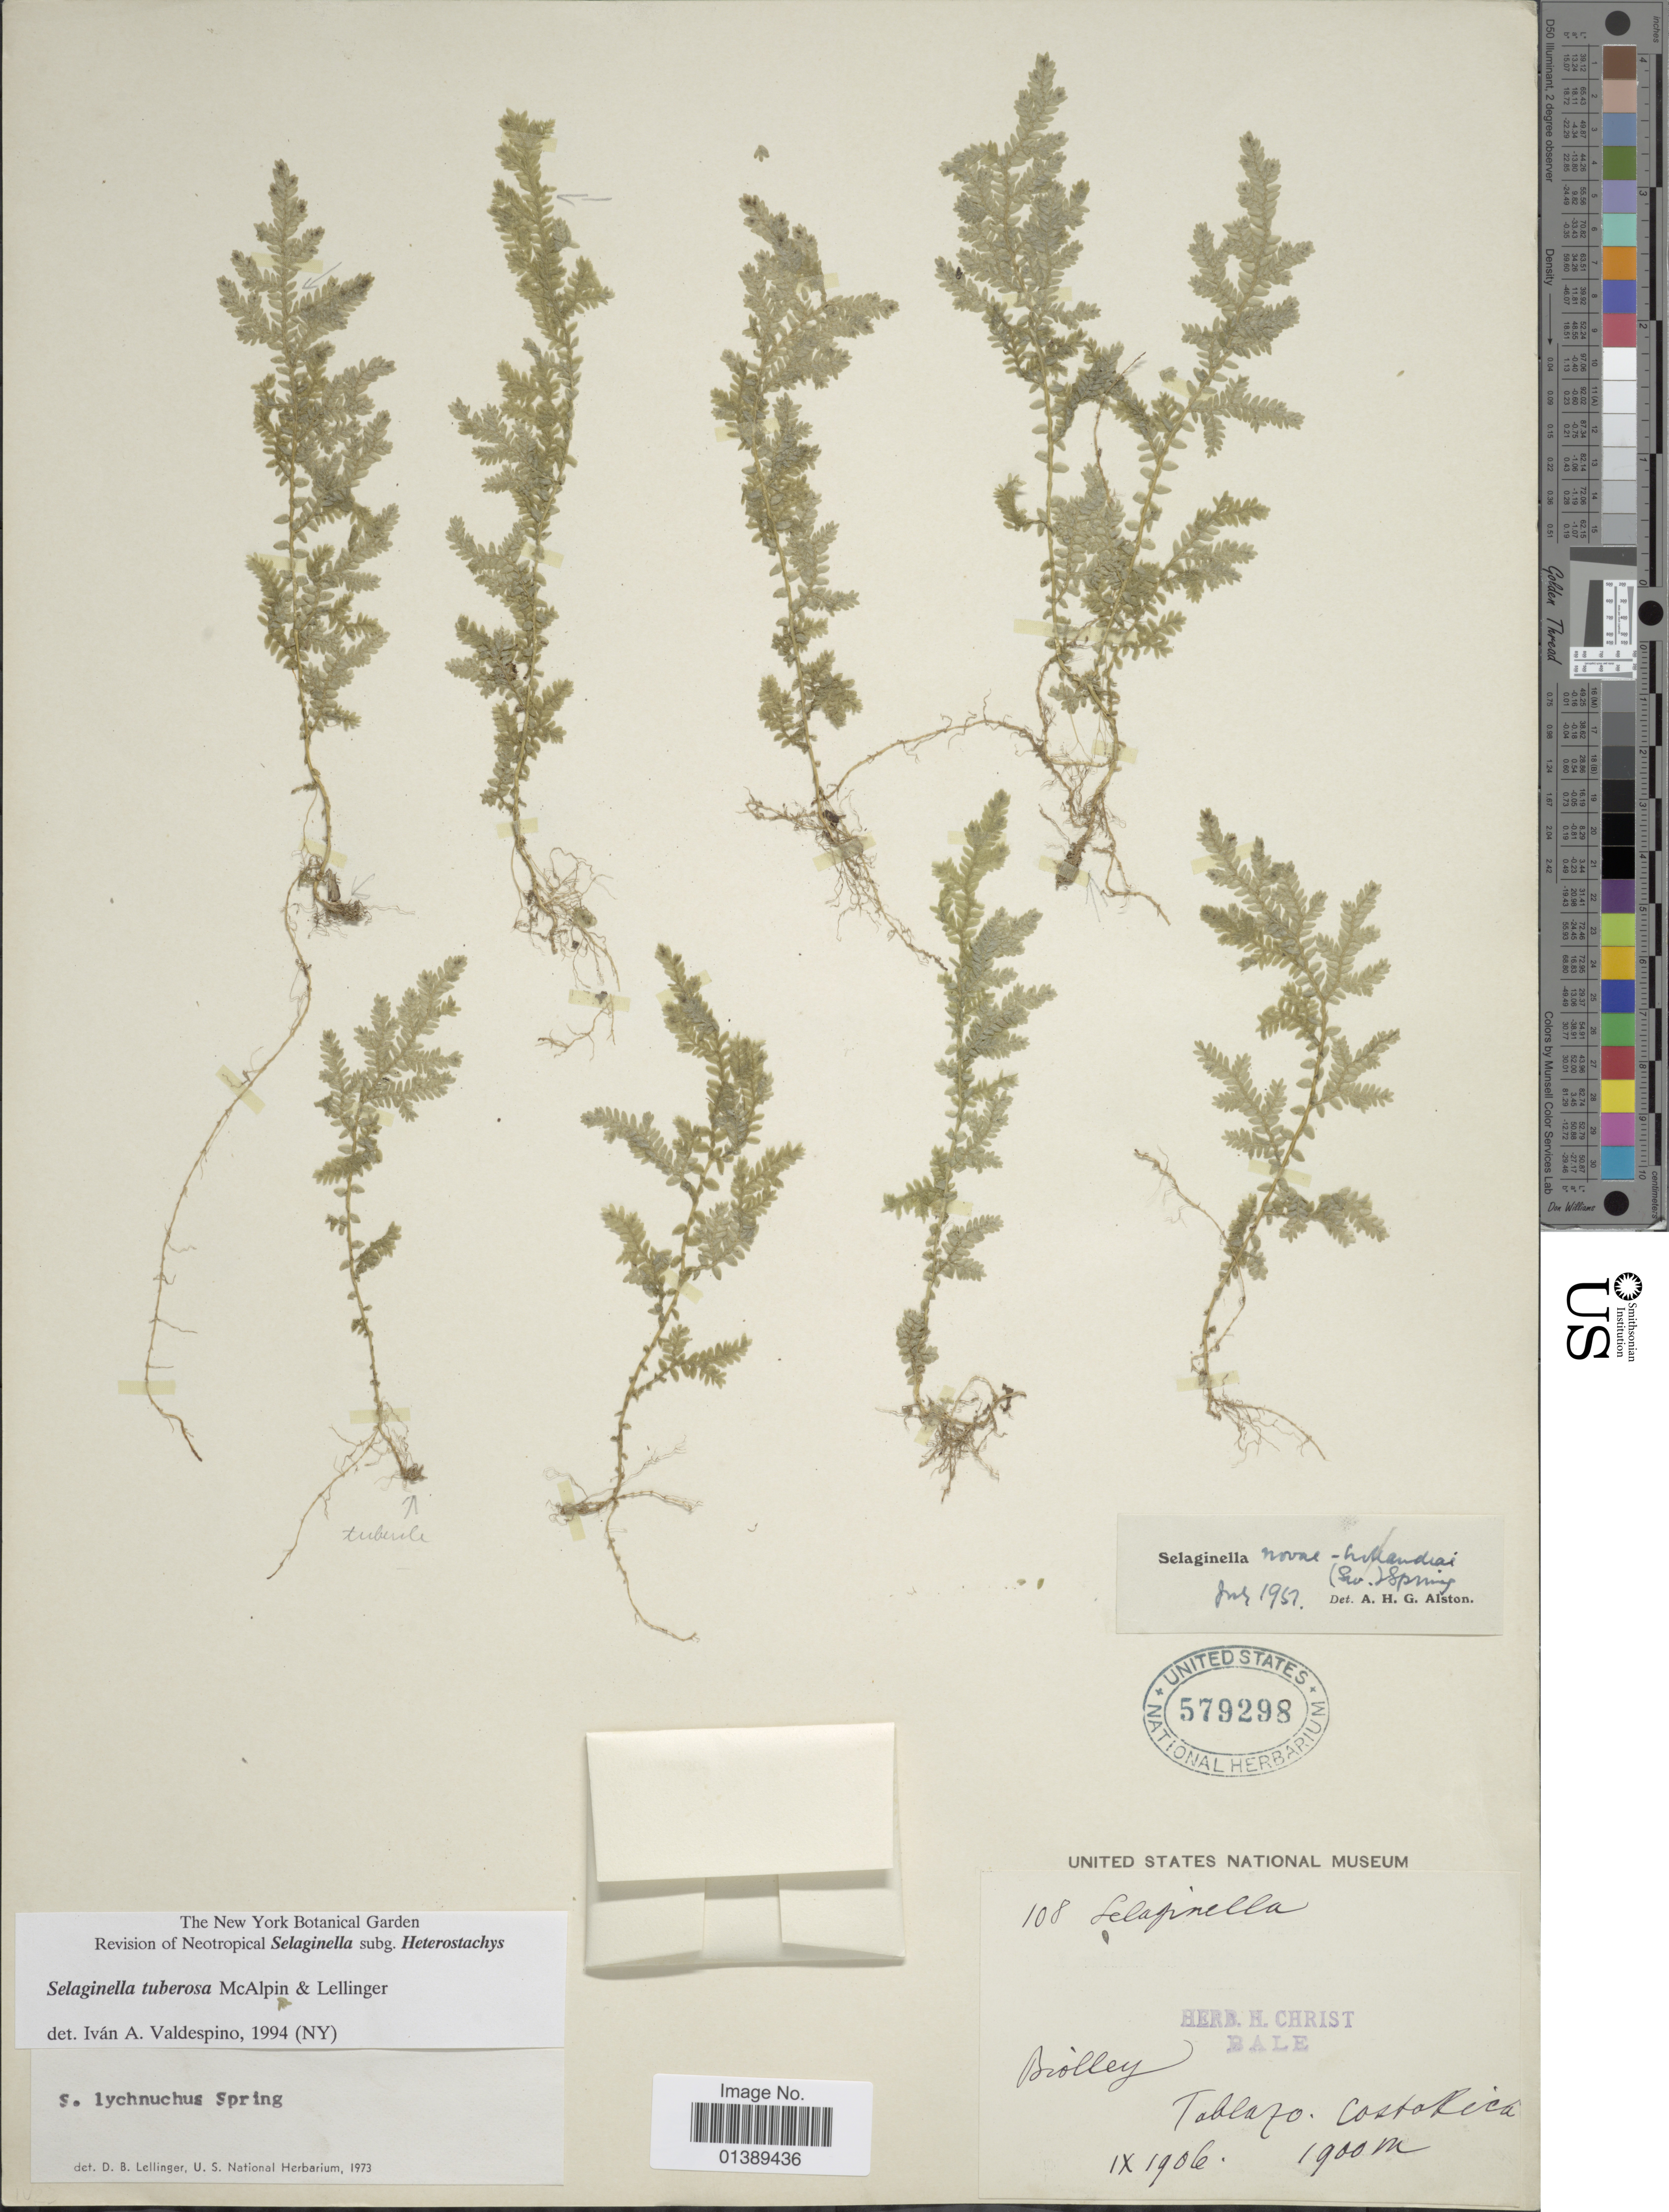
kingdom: Plantae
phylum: Tracheophyta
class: Lycopodiopsida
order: Selaginellales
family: Selaginellaceae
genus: Selaginella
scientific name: Selaginella tuberosa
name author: McAlpin & Lellinger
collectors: P. Biolley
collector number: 108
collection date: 1906-09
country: Costa Rica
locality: Tablazo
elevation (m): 1900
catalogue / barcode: US 579298